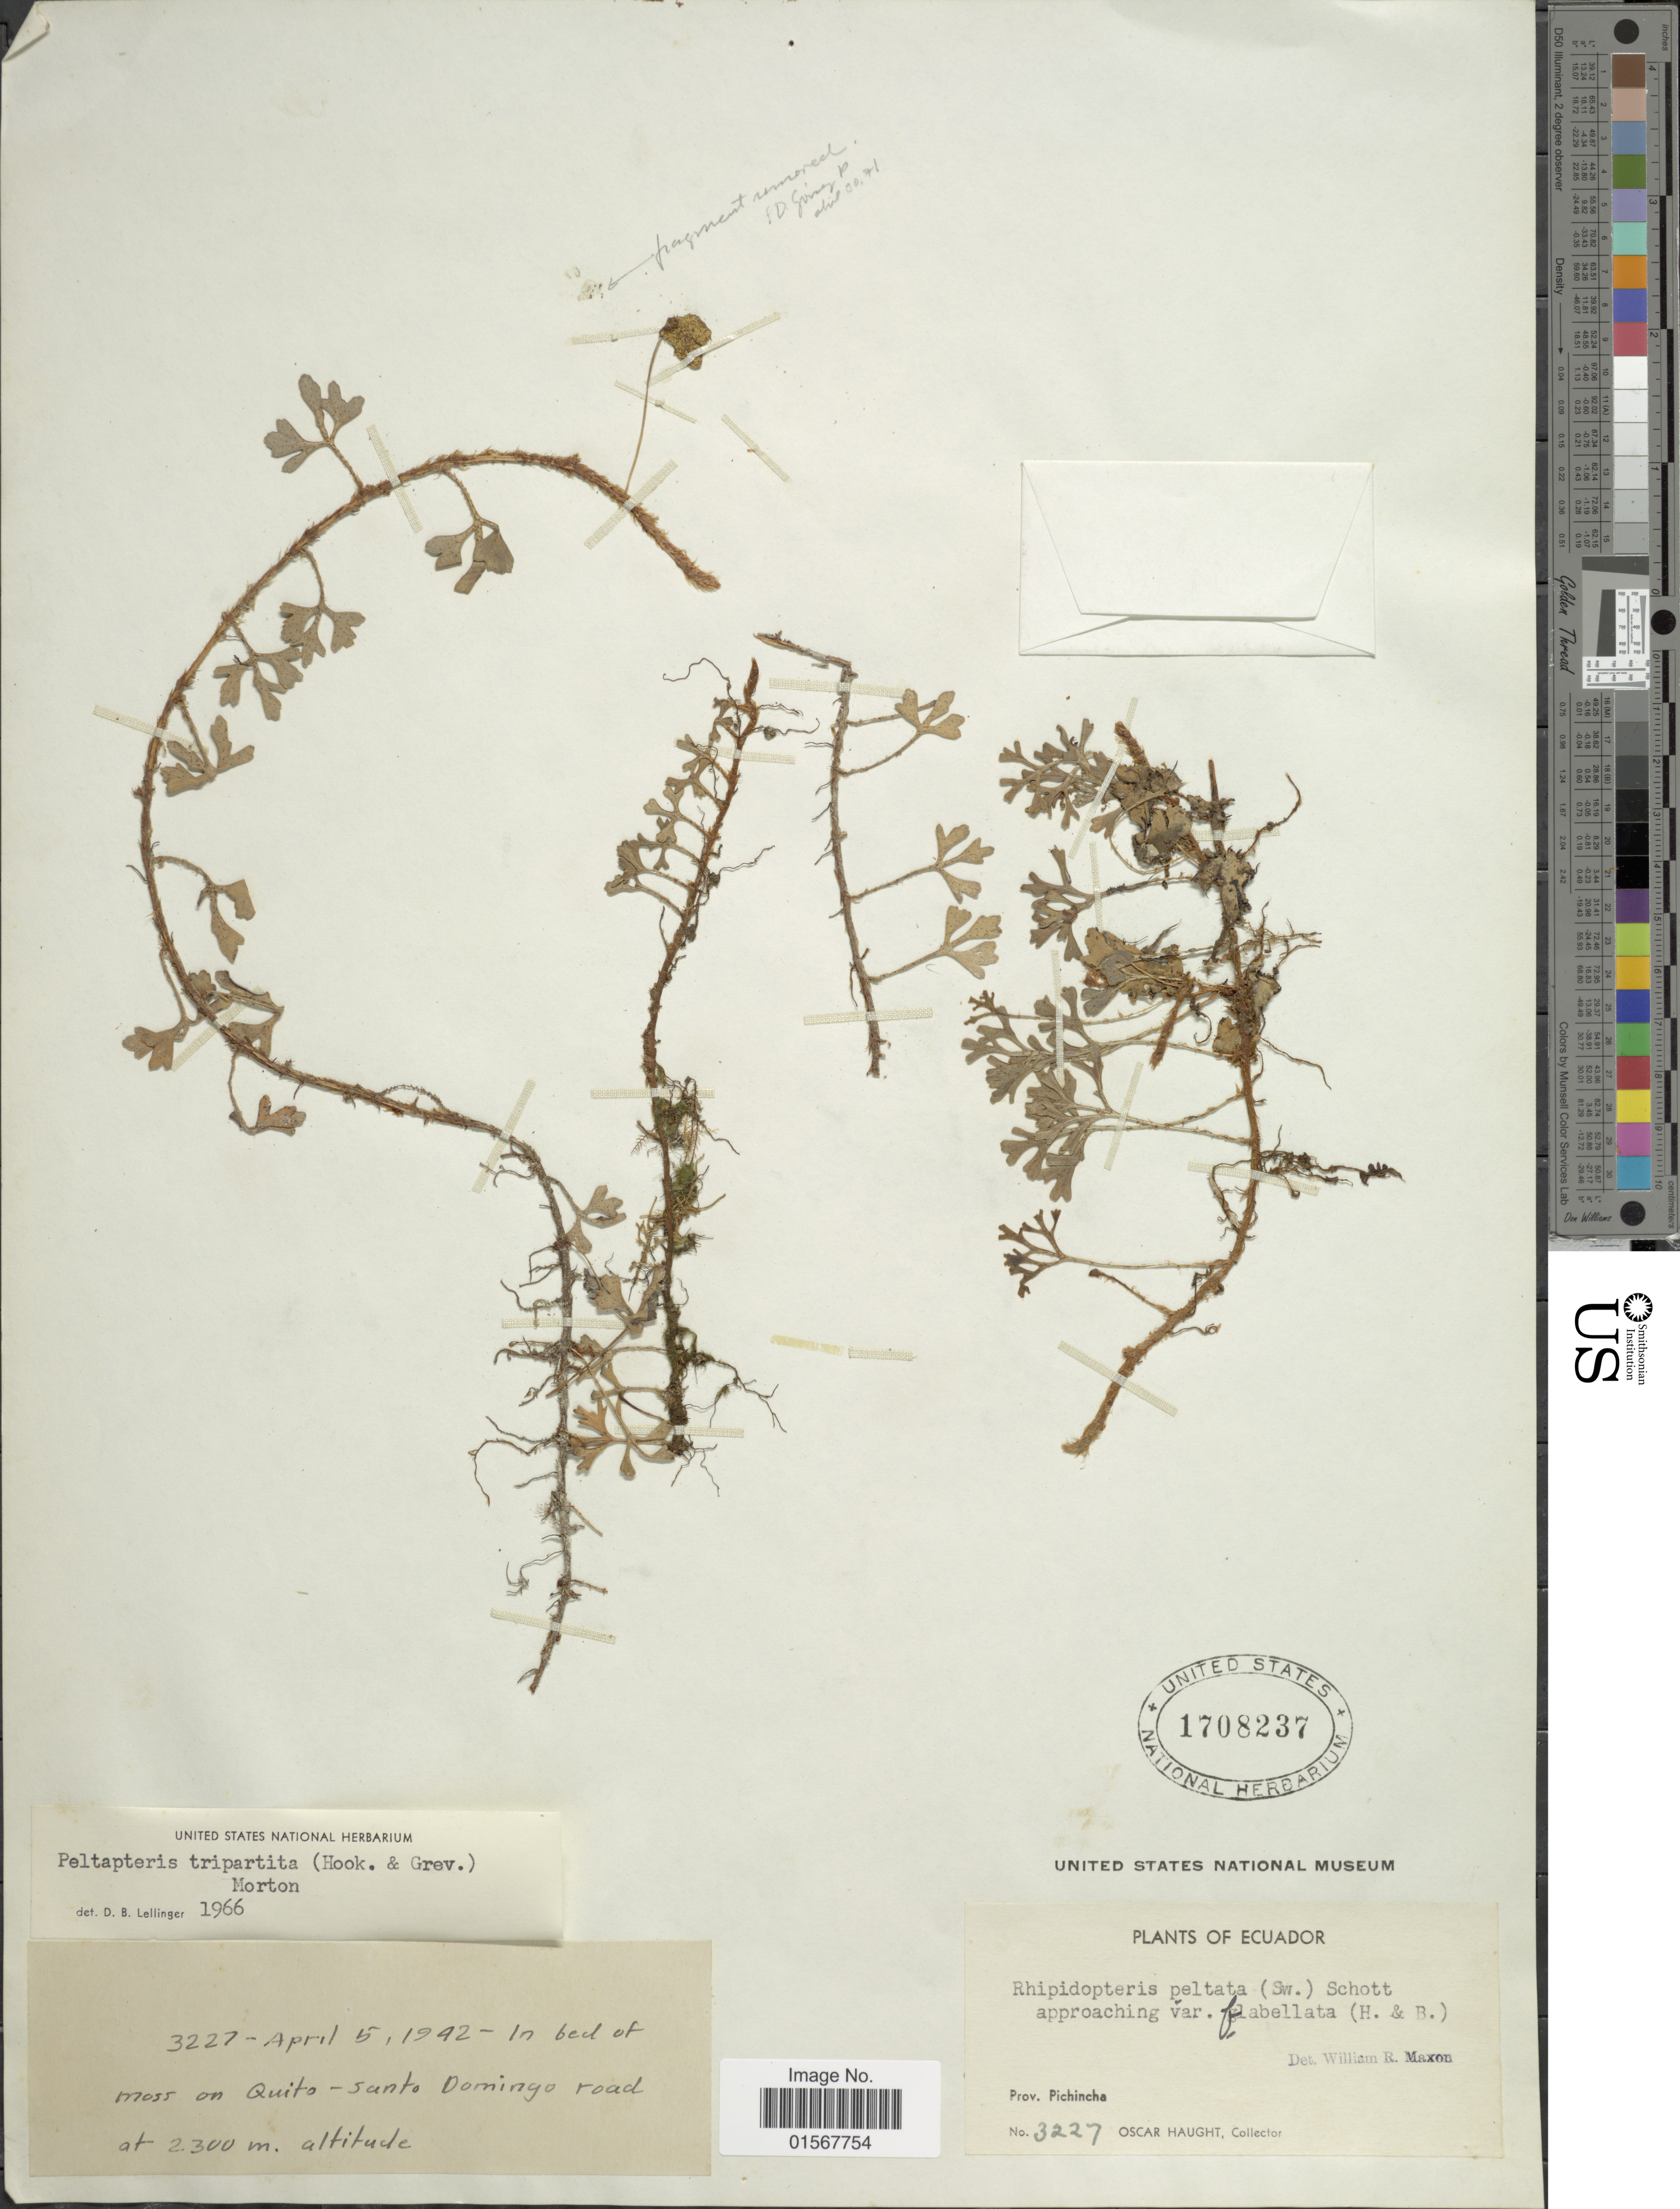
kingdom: Plantae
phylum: Tracheophyta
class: Polypodiopsida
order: Polypodiales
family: Dryopteridaceae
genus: Elaphoglossum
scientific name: Elaphoglossum tripartitum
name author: (Hook. & Grev.) Mickel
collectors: O. L. Haught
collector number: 3227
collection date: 1942-04-05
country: Ecuador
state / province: Pichincha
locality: Prov. Pichincha, in bed of moss on Quito-Santo Domingo road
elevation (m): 2300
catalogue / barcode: US 1708237